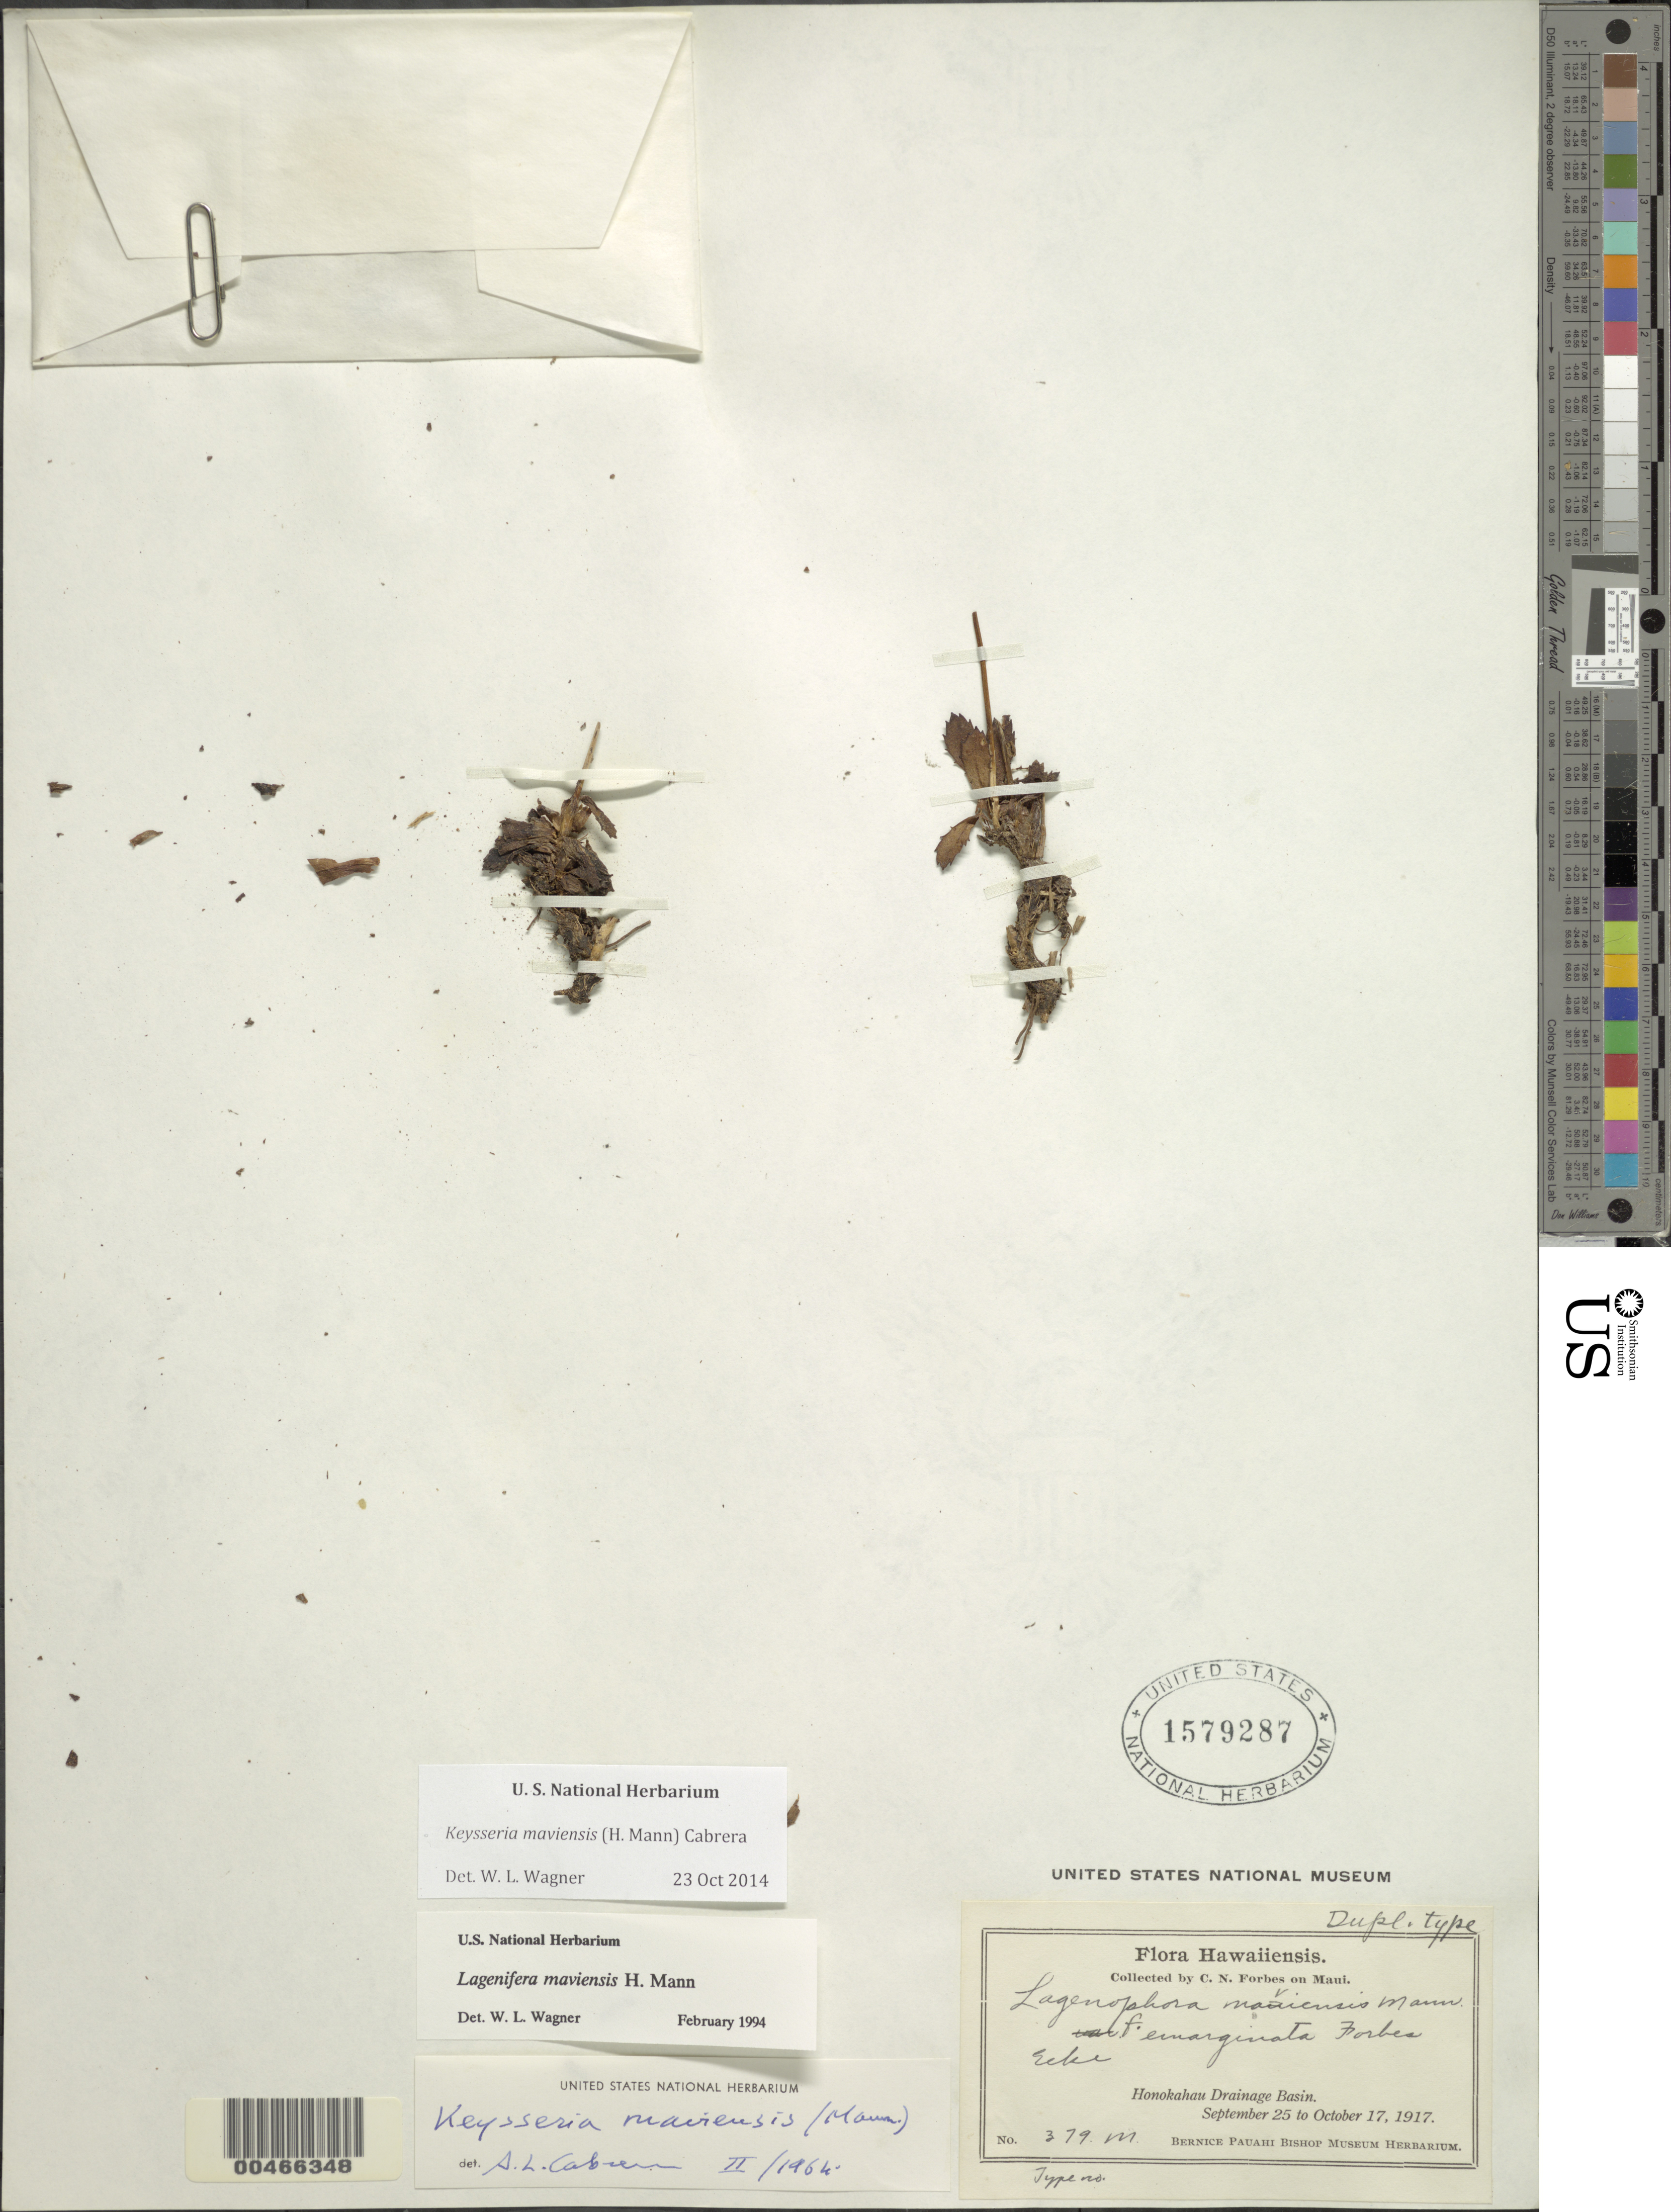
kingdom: Plantae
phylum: Tracheophyta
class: Magnoliopsida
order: Asterales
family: Asteraceae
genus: Keysseria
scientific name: Keysseria maviensis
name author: (H. Mann) Cabrera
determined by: Wagner, W. L., (BOT), Smithsonian Institution - National Museum of Natural History (UNITED STATES)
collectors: C. N. Forbes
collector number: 379.M.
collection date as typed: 25 Sep 1917 to 17 Oct 1917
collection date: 1917-09-25/1917-10-17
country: United States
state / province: Hawaii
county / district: Maui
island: Maui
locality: Eike, Honokahau Drainage Basin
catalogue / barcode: US 1579287